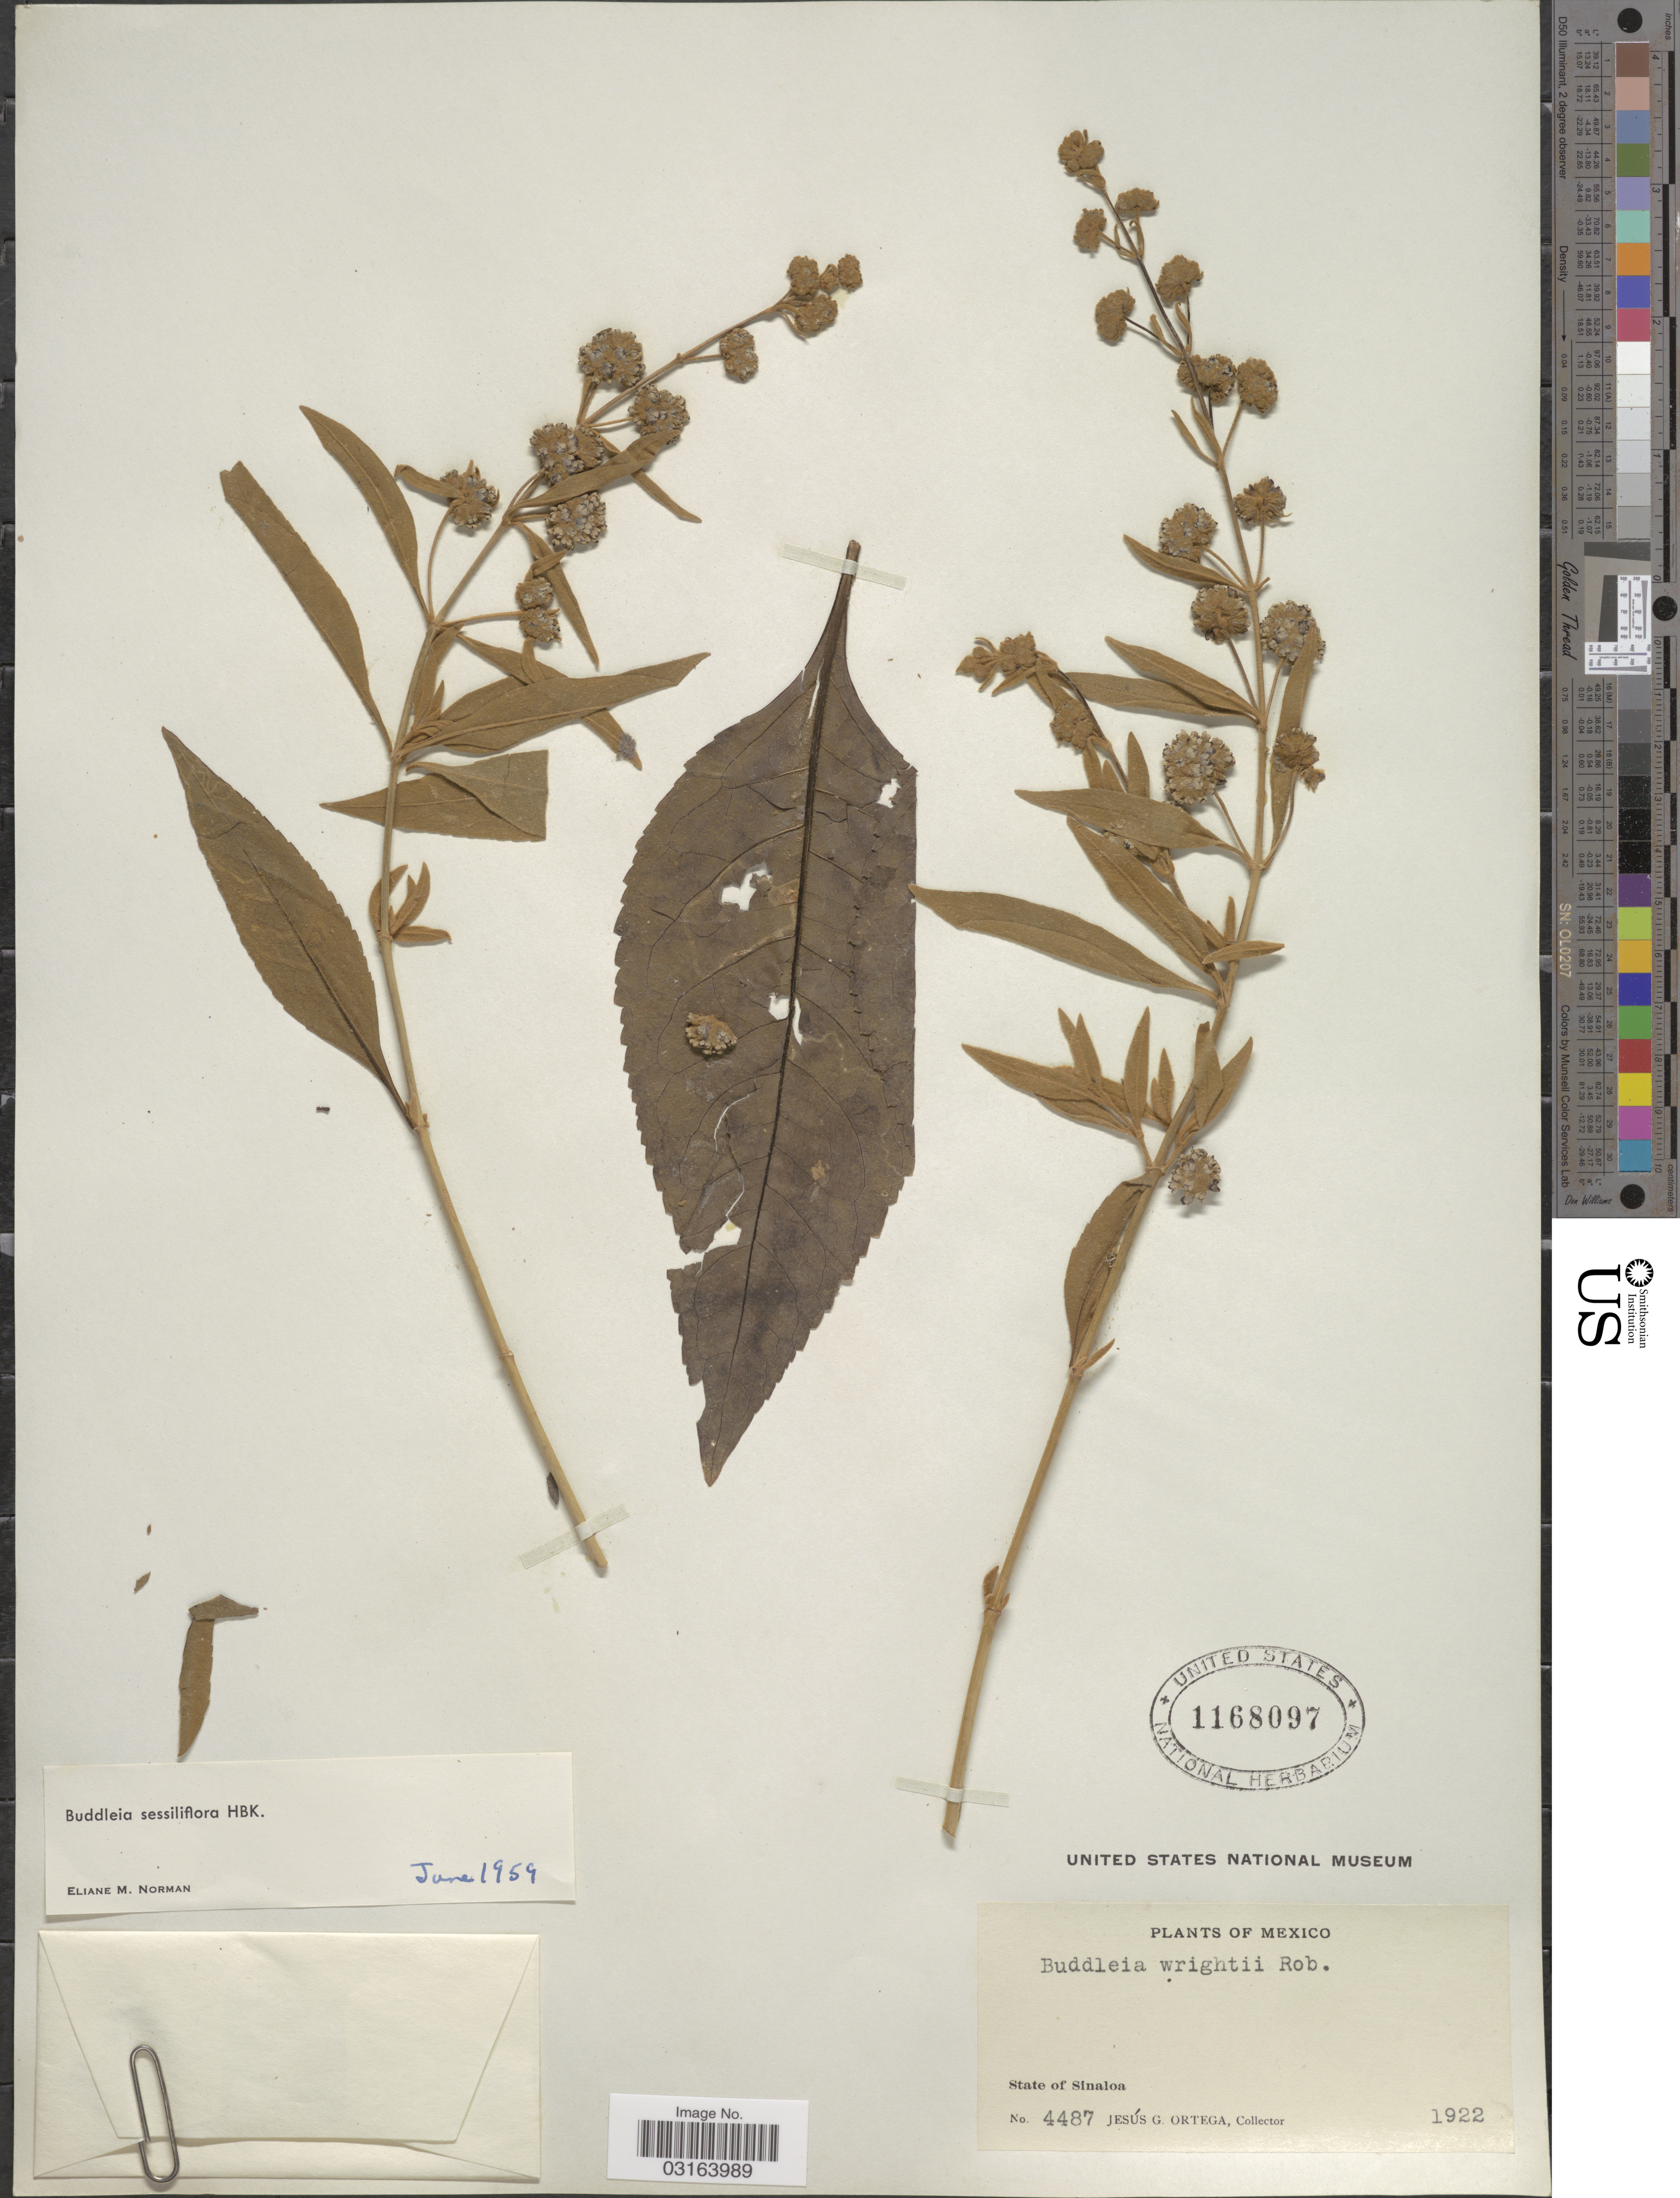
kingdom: Plantae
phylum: Tracheophyta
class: Magnoliopsida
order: Lamiales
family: Scrophulariaceae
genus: Buddleja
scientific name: Buddleja sessiliflora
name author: Kunth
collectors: J. Ortega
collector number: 4487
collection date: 1922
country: Mexico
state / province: Sinaloa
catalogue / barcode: US 1168097